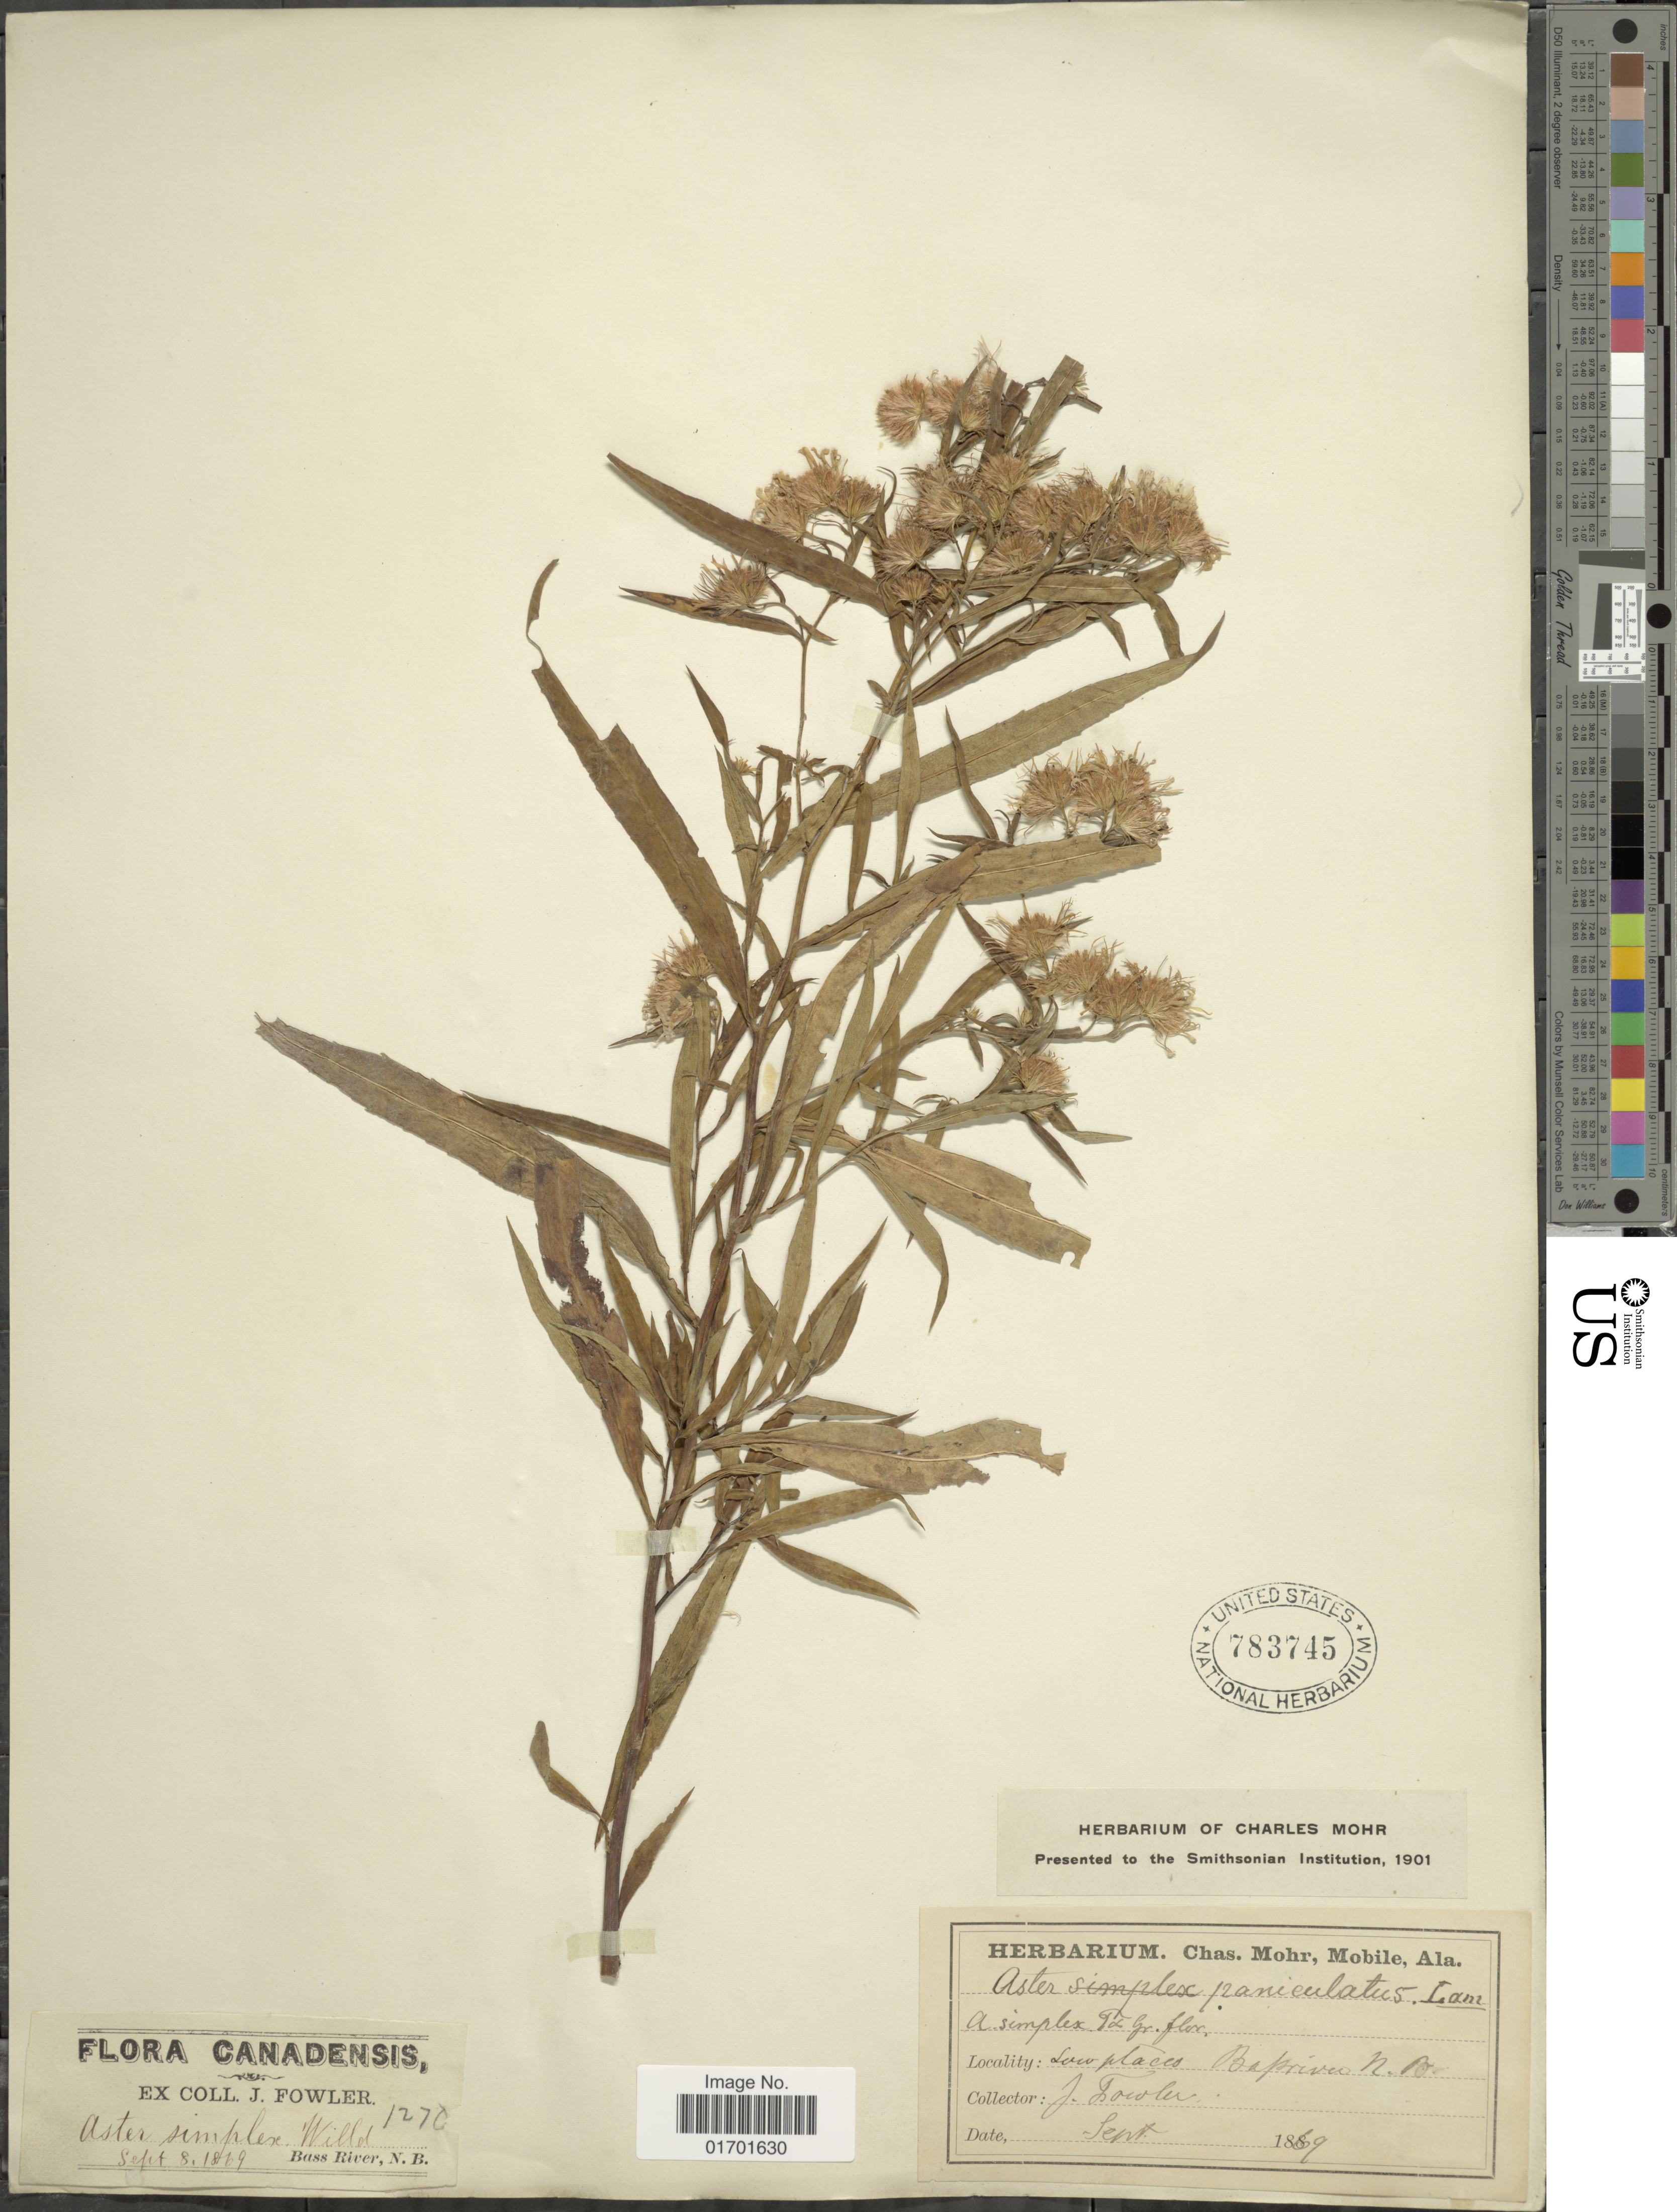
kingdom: Plantae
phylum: Tracheophyta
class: Magnoliopsida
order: Asterales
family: Asteraceae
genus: Symphyotrichum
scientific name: Symphyotrichum lanceolatum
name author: (Willd.) G.L. Nesom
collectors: J. P. Fowler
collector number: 1276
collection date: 1969-09-08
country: Canada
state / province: New Brunswick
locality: Bass River, N.B. Low places.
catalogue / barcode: US 783745